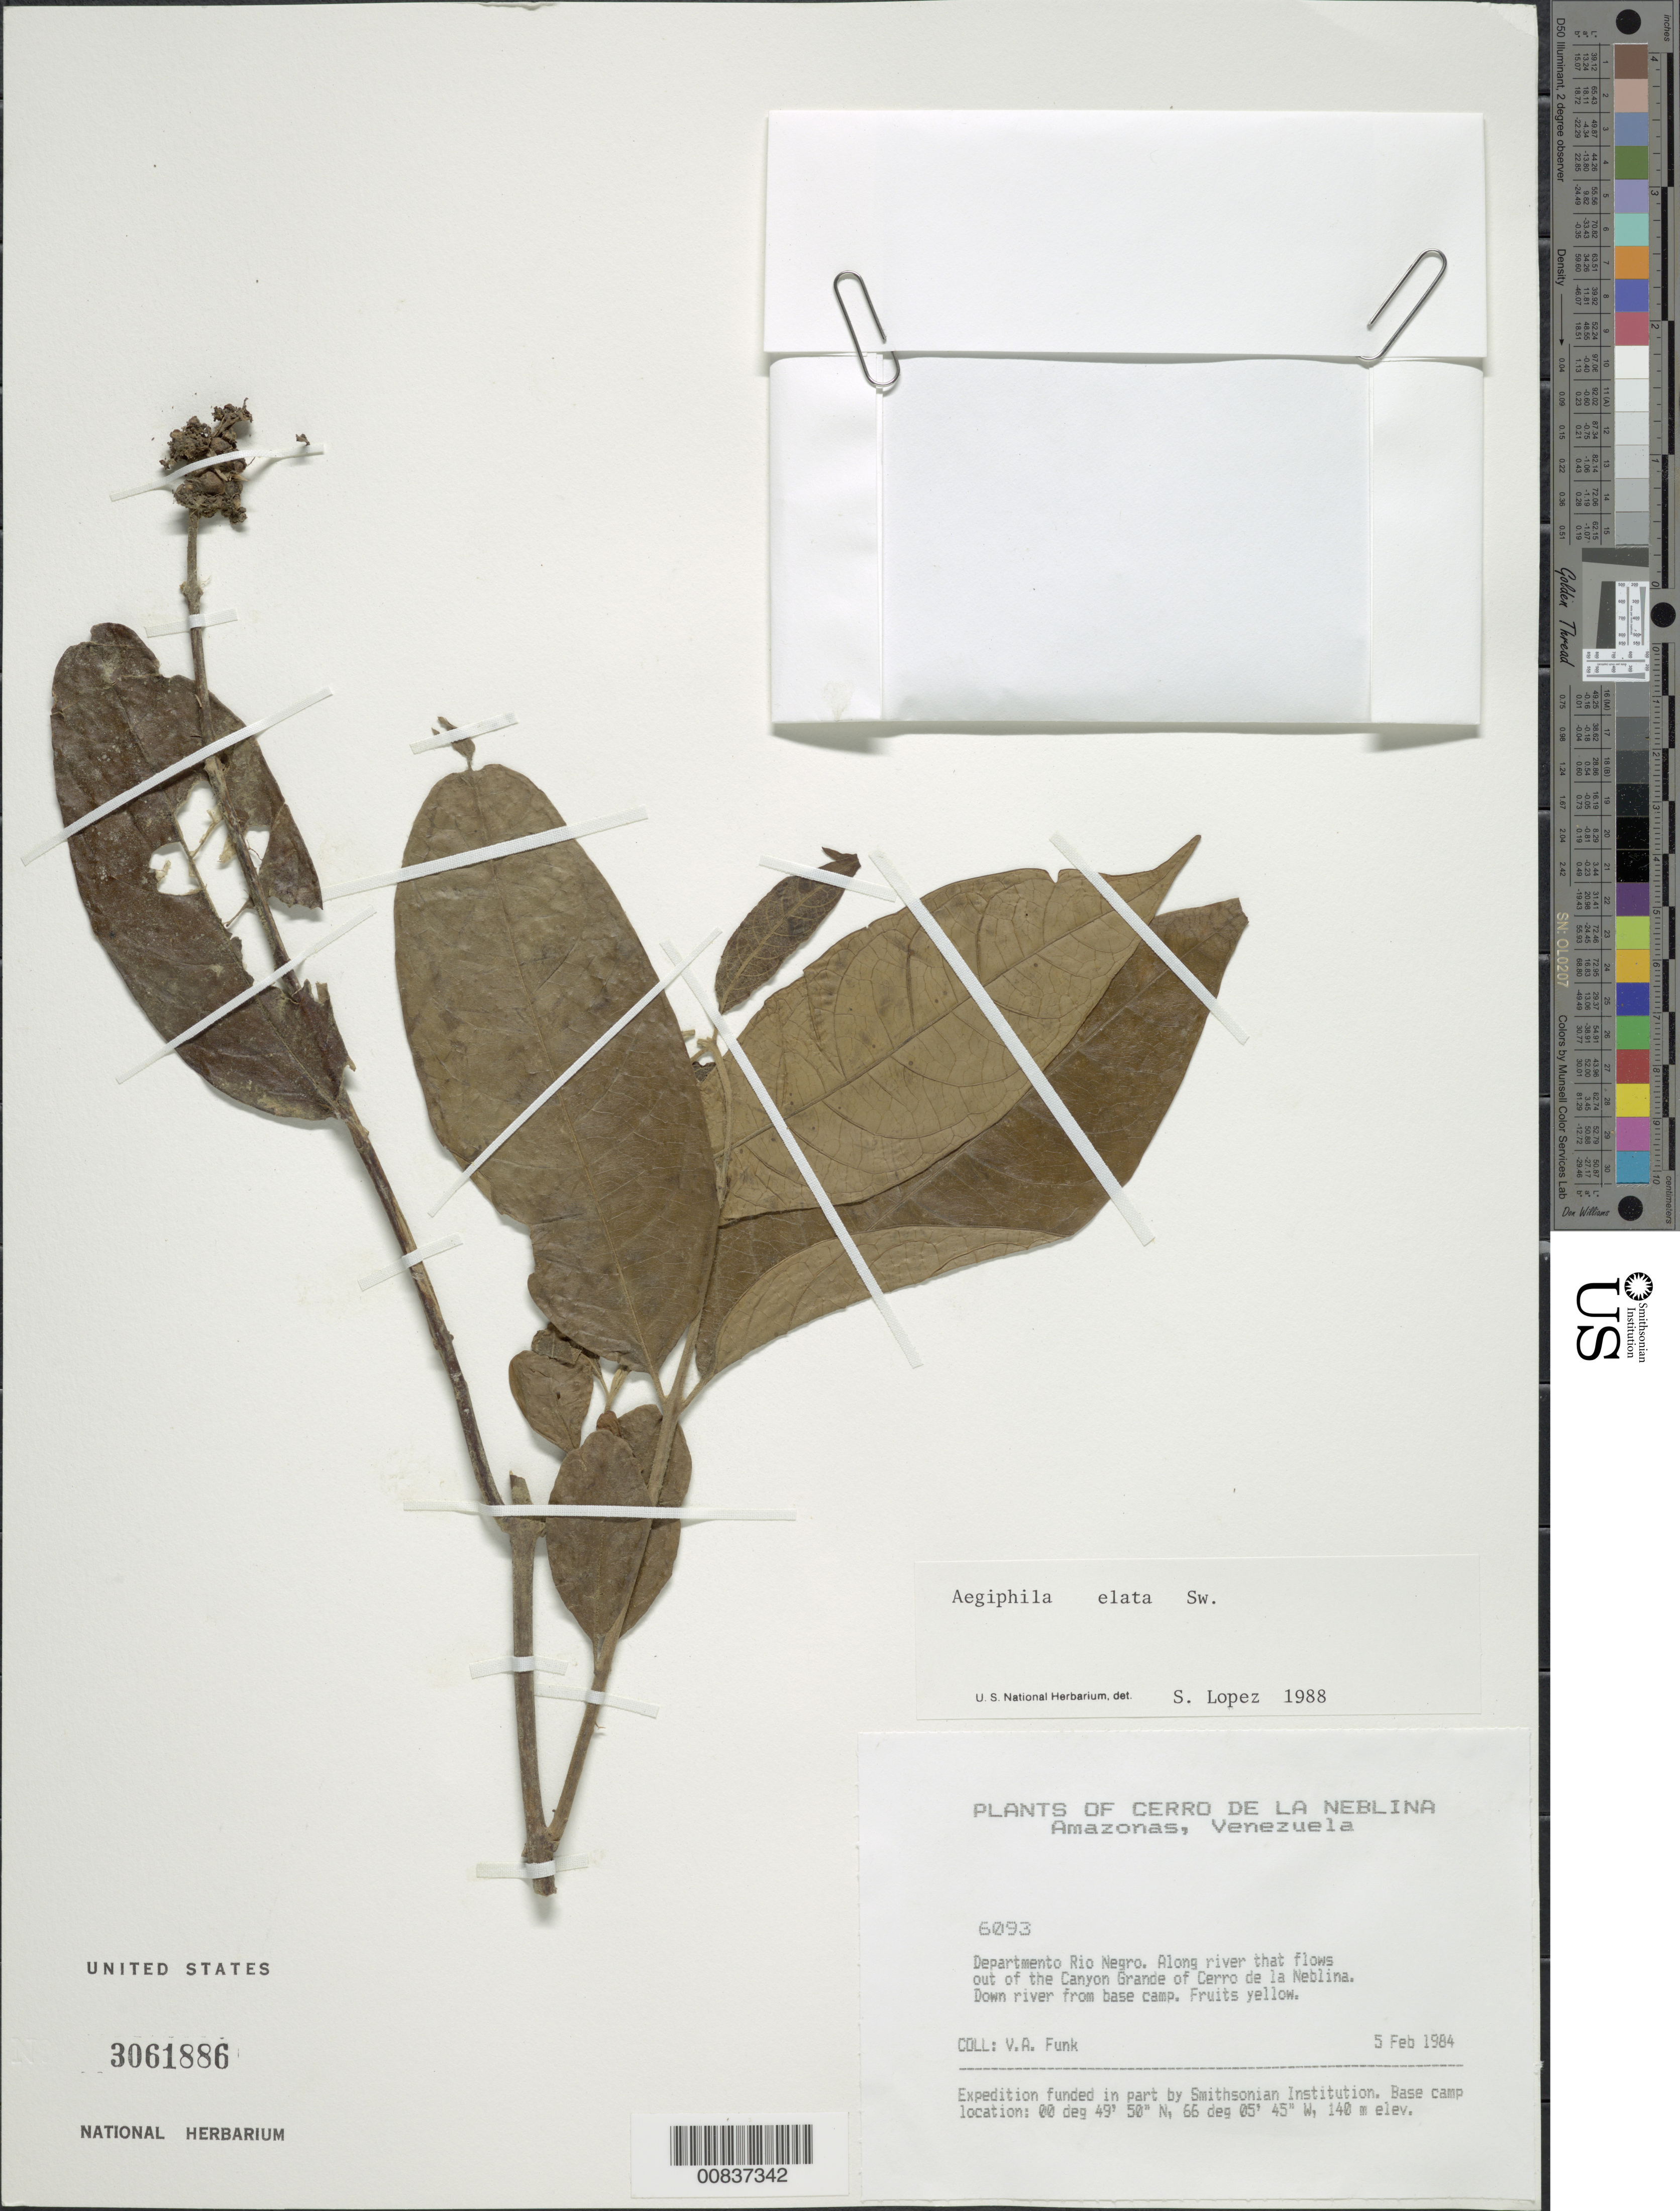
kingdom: Plantae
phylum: Tracheophyta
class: Magnoliopsida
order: Lamiales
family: Lamiaceae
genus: Aegiphila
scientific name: Aegiphila elata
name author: Sw.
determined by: Lopez, S.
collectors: V. Funk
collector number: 6093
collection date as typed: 5-Feb-84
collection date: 1984-02-05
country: Venezuela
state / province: Amazonas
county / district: Río Negro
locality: Canyon Grande, Cerro de la Neblina, down river from base camp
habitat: Along river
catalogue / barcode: US 3061886